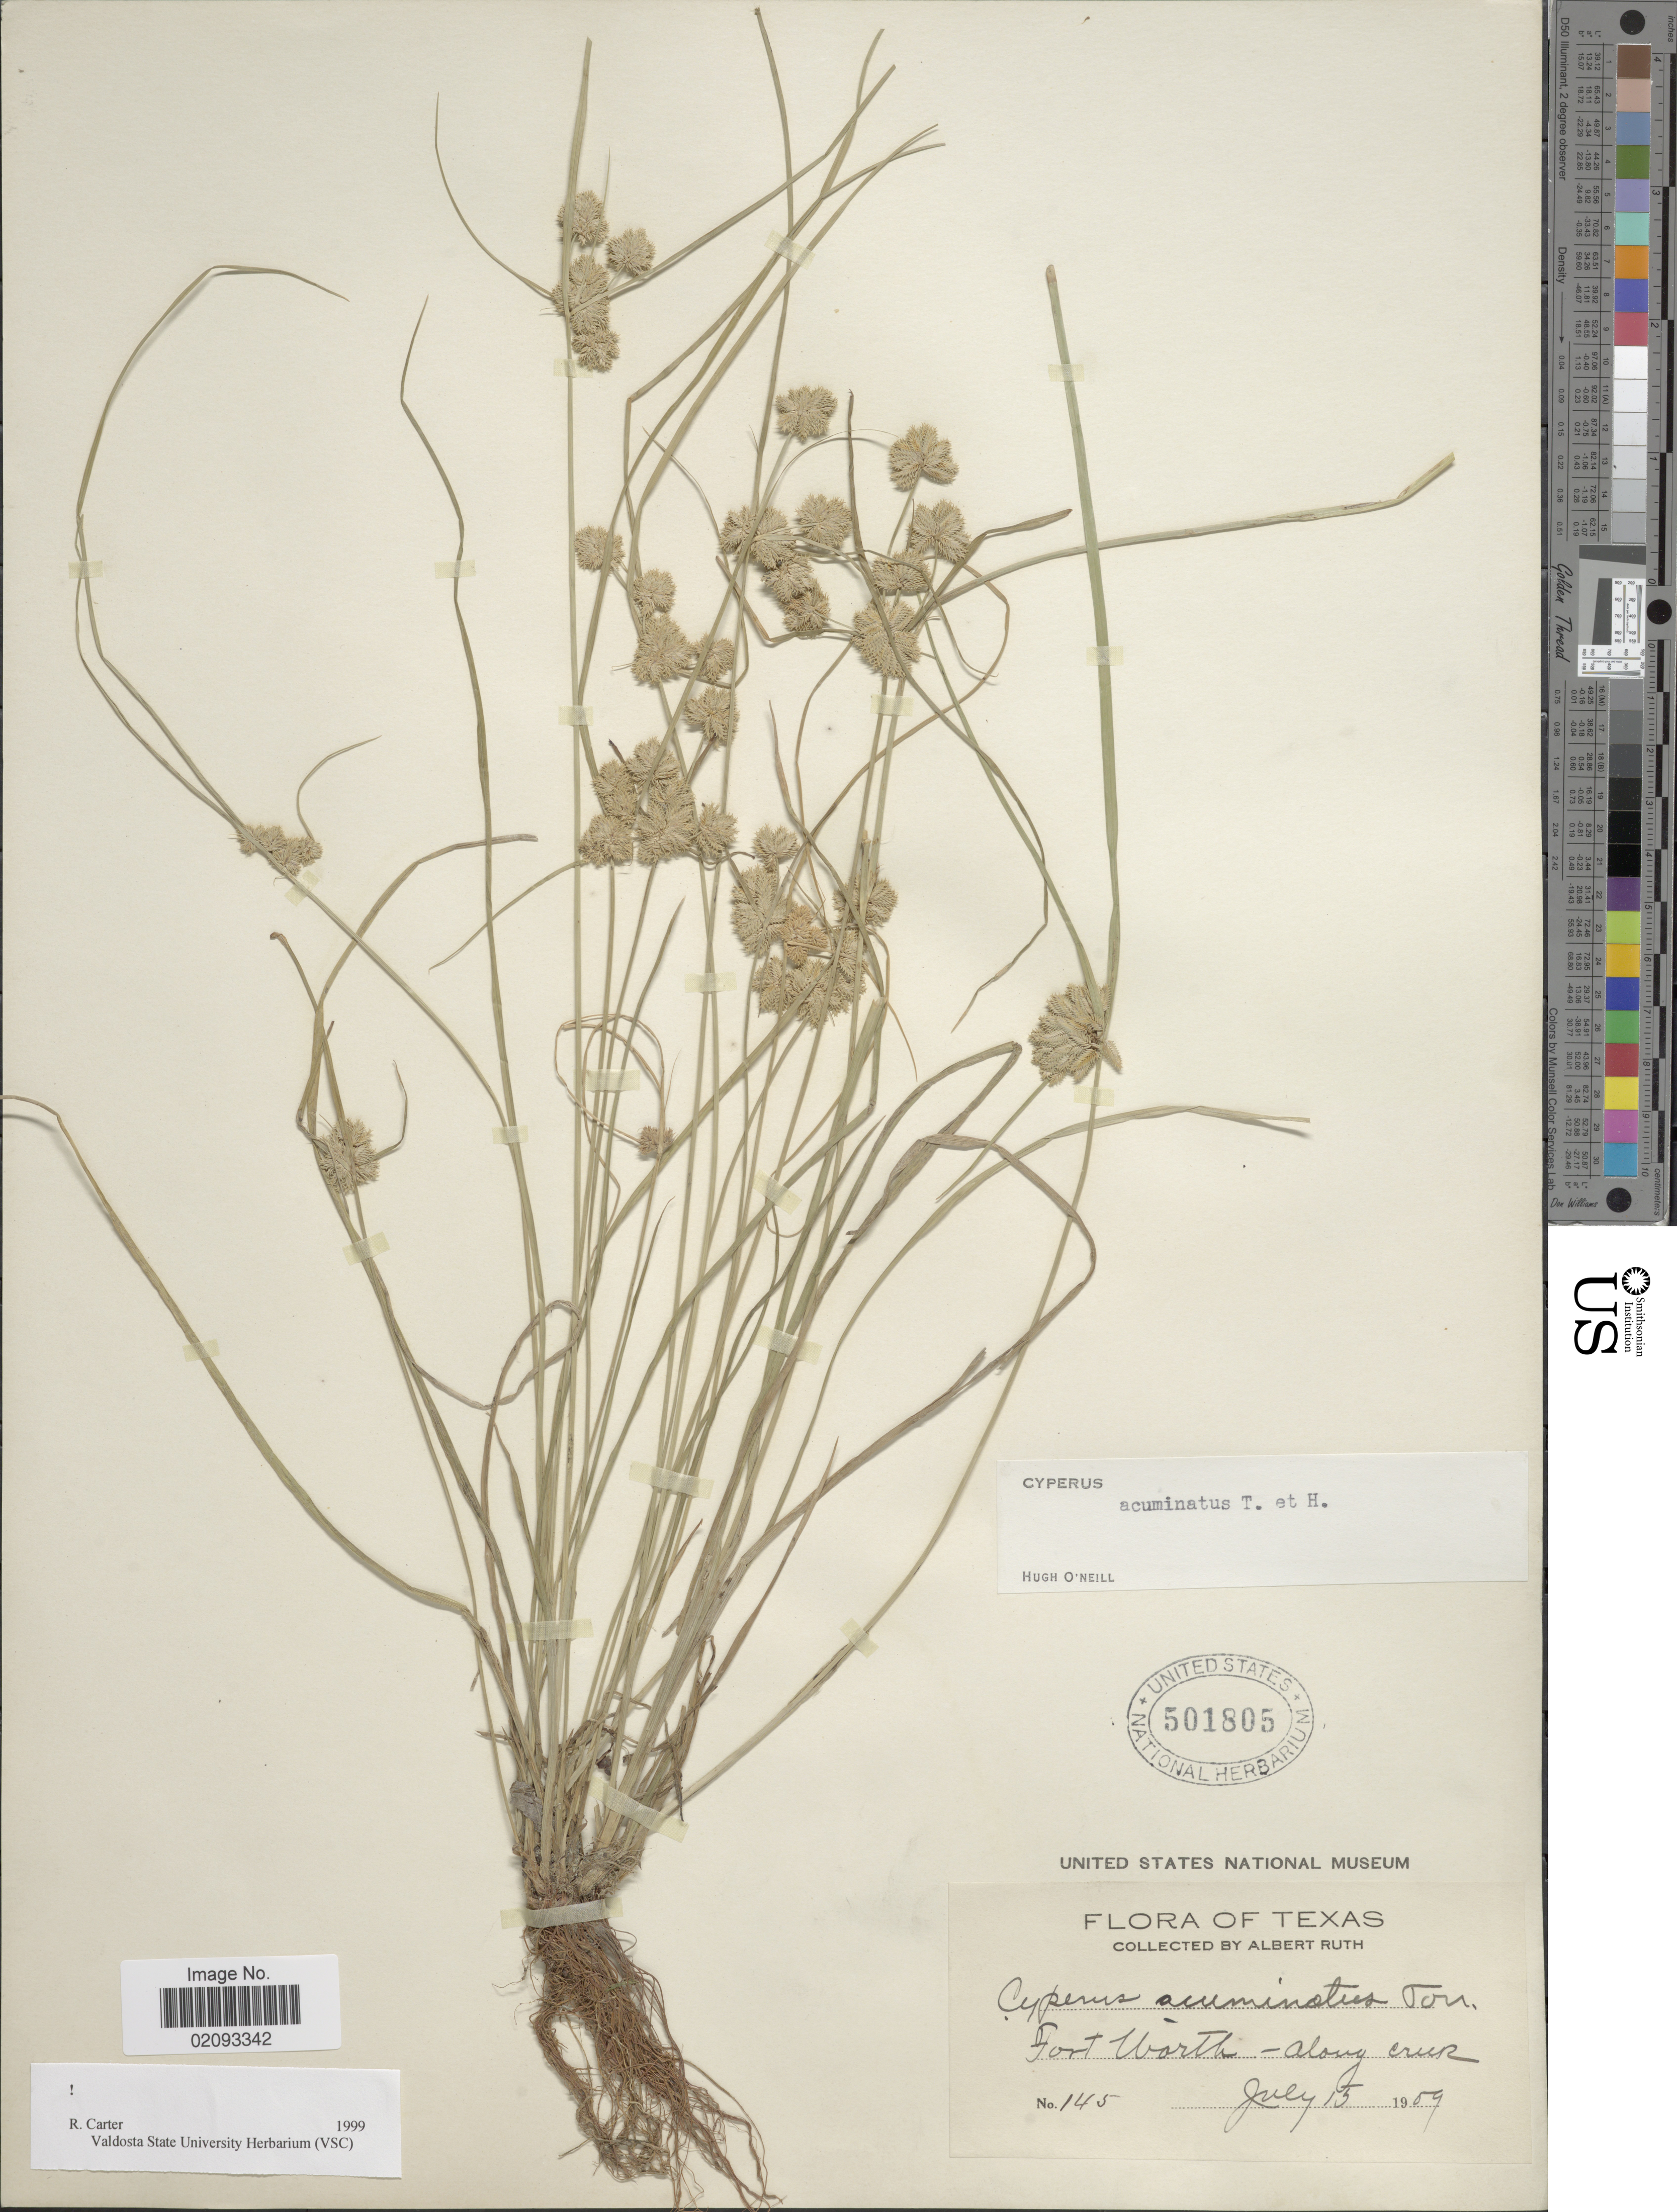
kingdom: Plantae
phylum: Tracheophyta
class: Liliopsida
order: Poales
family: Cyperaceae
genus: Cyperus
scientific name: Cyperus acuminatus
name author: Torr. & Hook.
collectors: A. Ruth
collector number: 145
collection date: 1909-07-15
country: United States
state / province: Texas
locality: Fort Worth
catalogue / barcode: US 501805